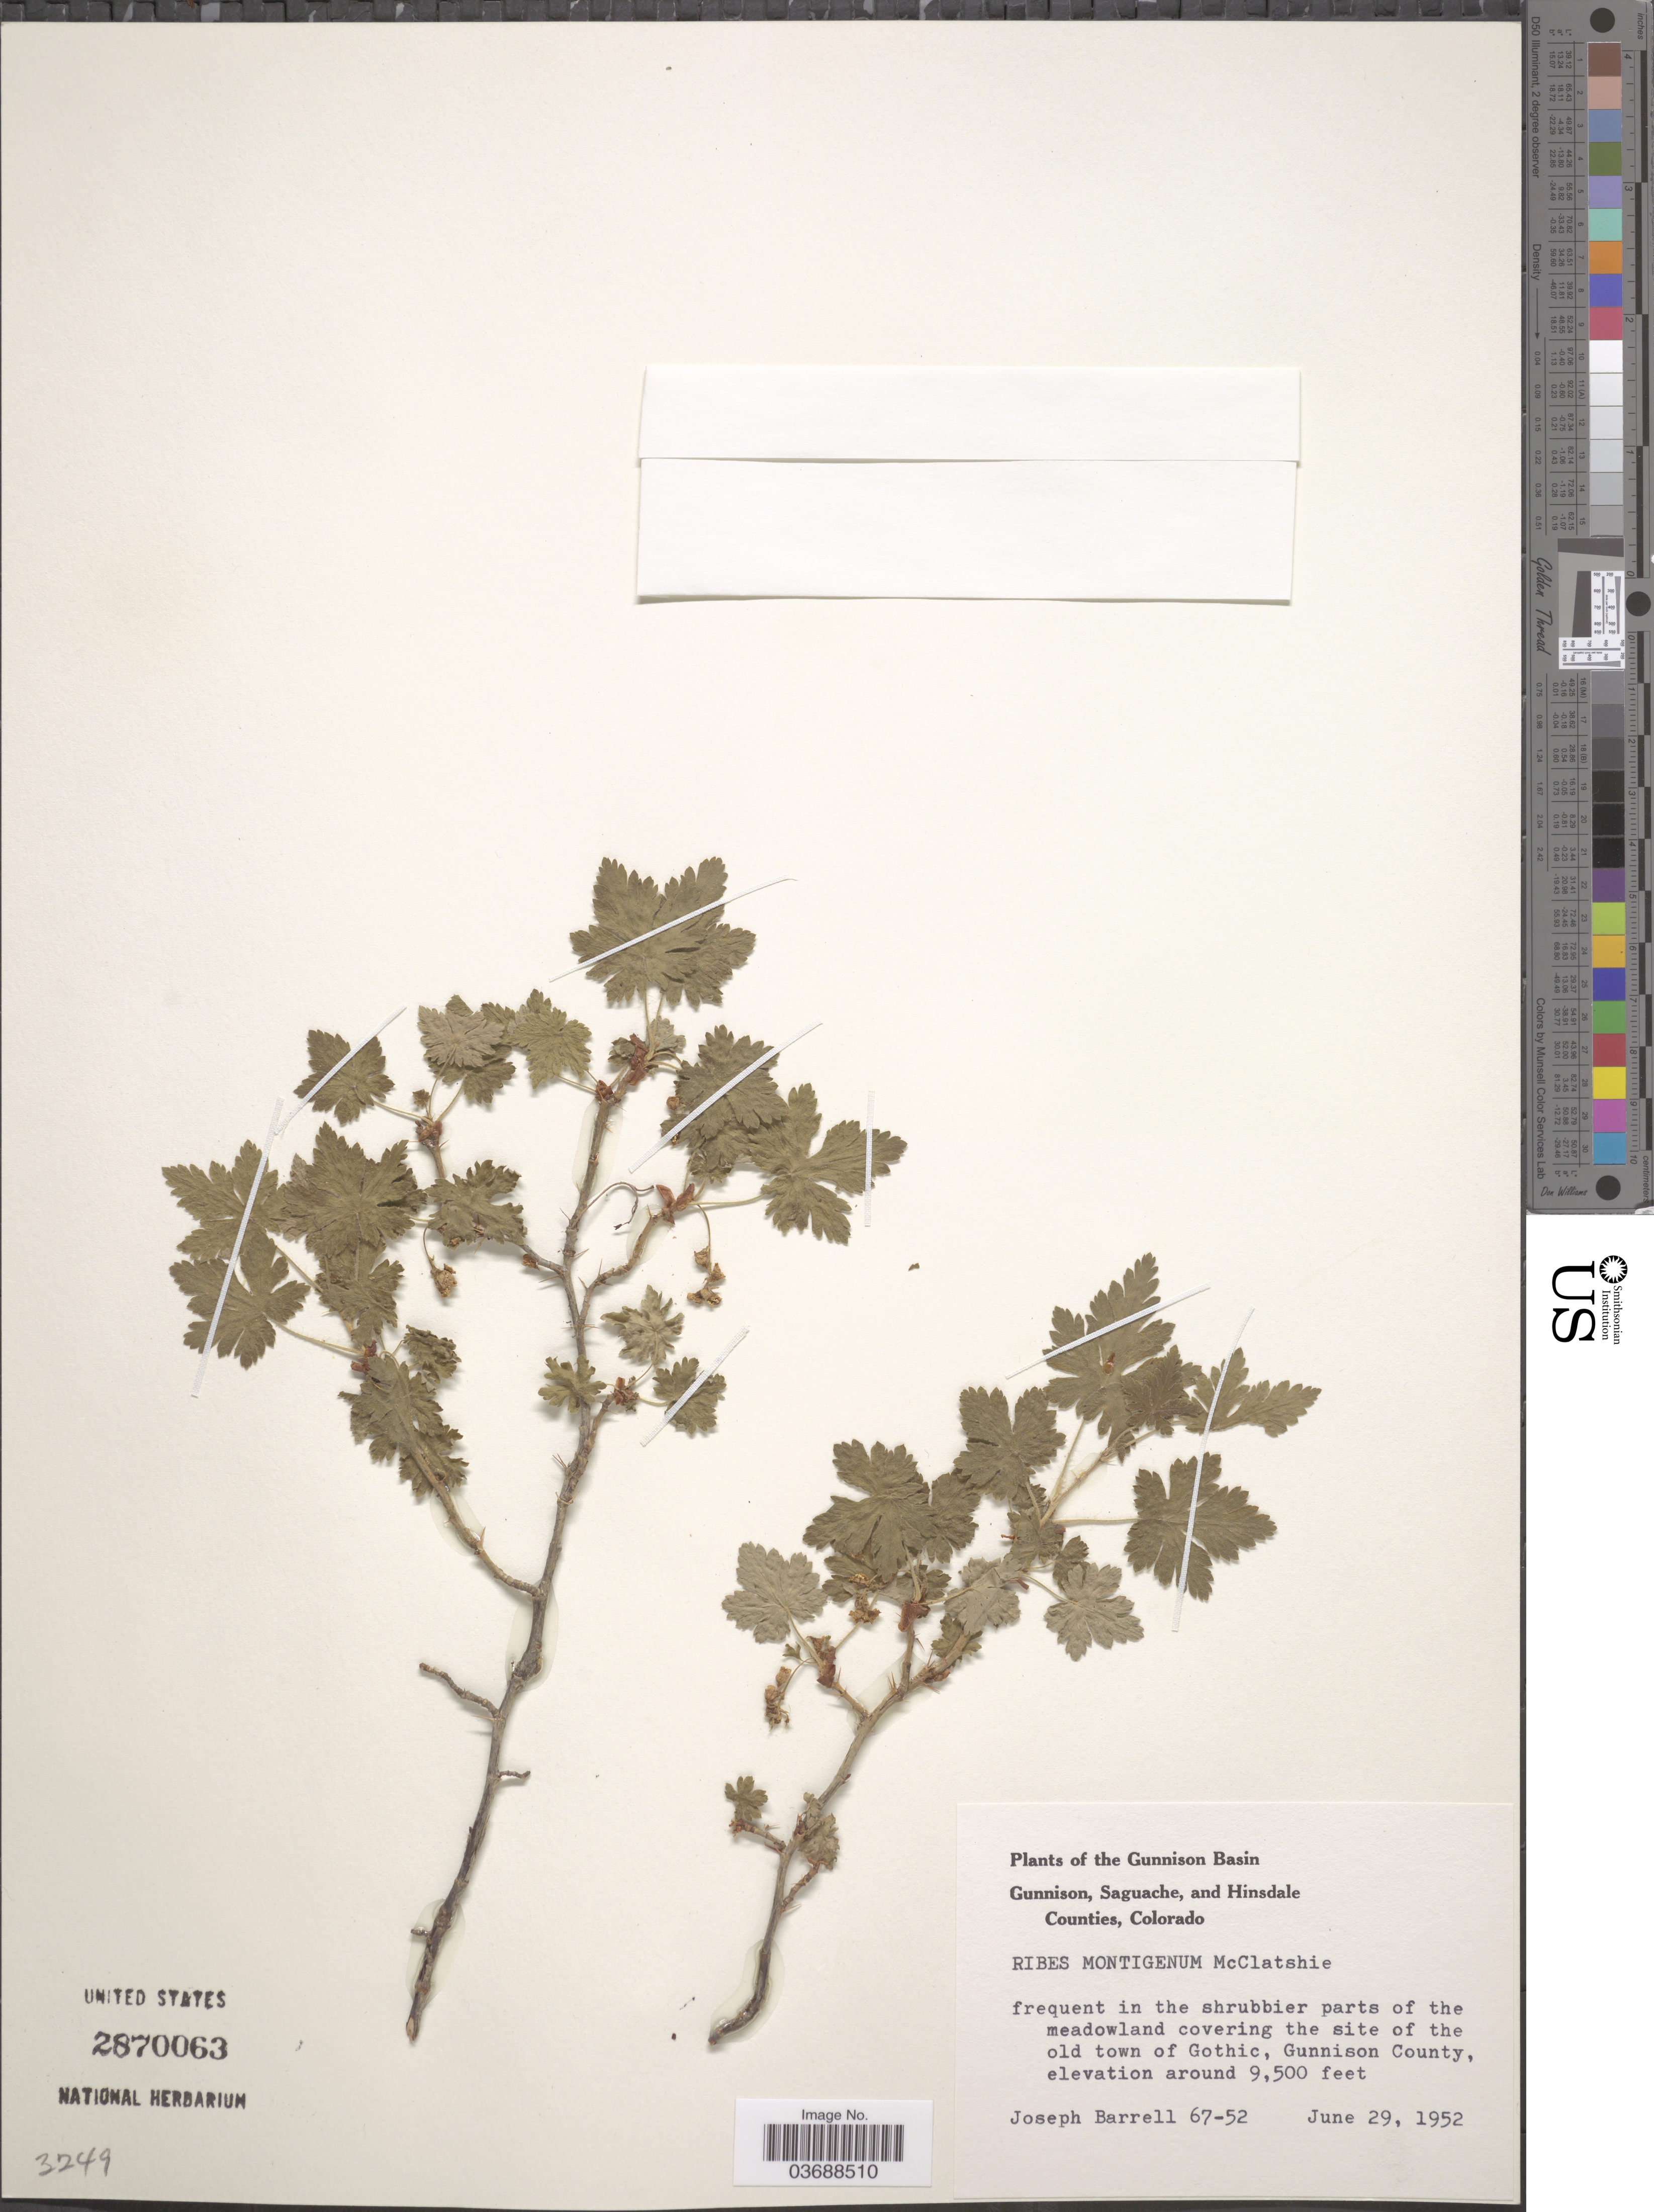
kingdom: Plantae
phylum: Tracheophyta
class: Magnoliopsida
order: Saxifragales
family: Grossulariaceae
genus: Ribes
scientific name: Ribes montigenum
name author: McClatchie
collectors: J. Barrell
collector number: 67-52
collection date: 1952-06-29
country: United States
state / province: Colorado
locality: The Gunnison Basin. The site of the old town of Gothic, Gunnison County.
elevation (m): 2896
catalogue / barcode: US 2870063